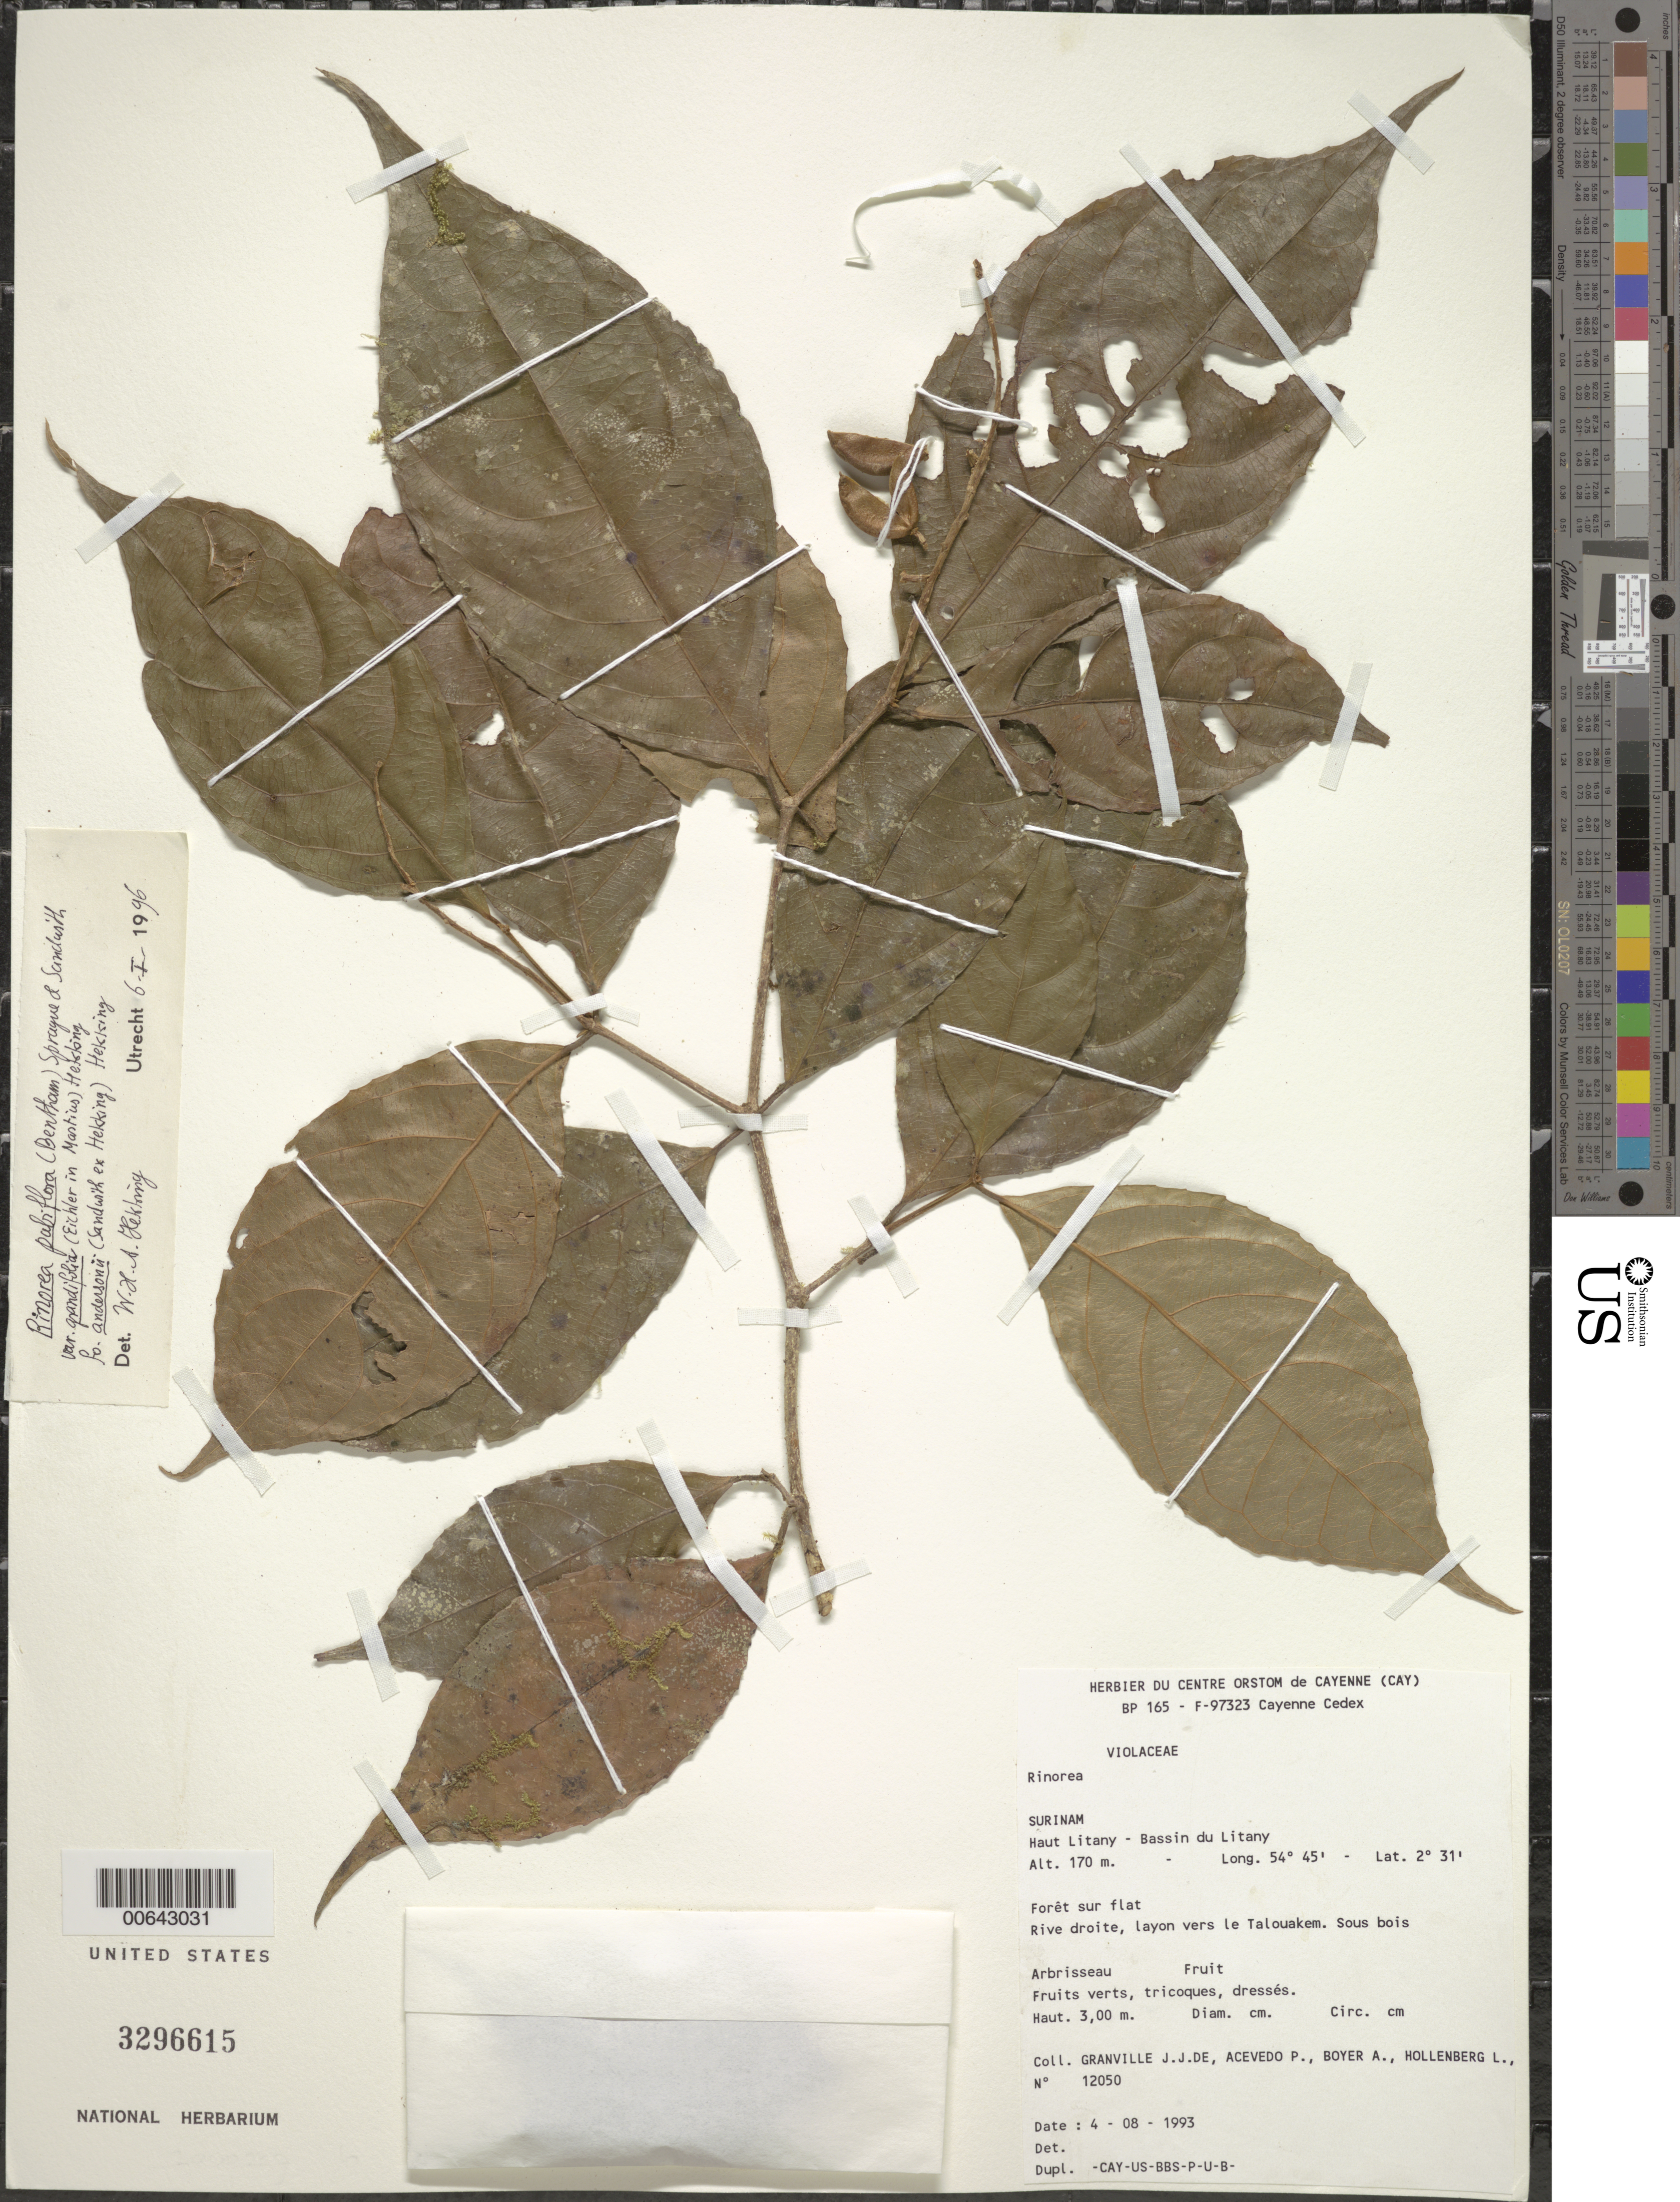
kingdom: Plantae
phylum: Tracheophyta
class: Magnoliopsida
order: Malpighiales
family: Violaceae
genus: Rinorea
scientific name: Rinorea pubiflora var. grandifolia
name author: (Eichler) Hekking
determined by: Hekking, W. H. A.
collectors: J.-J. de Granville, P. Acevedo-Rodr., A. Boyer & L. Hollenberg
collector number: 12050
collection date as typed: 4-Aug-93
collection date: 1993-08-04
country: Suriname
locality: Haut Litany, Bassin du Litany, rive droit, layon vers le Talouakem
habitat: Forest on flatland; understory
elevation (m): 170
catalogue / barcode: US 3296615